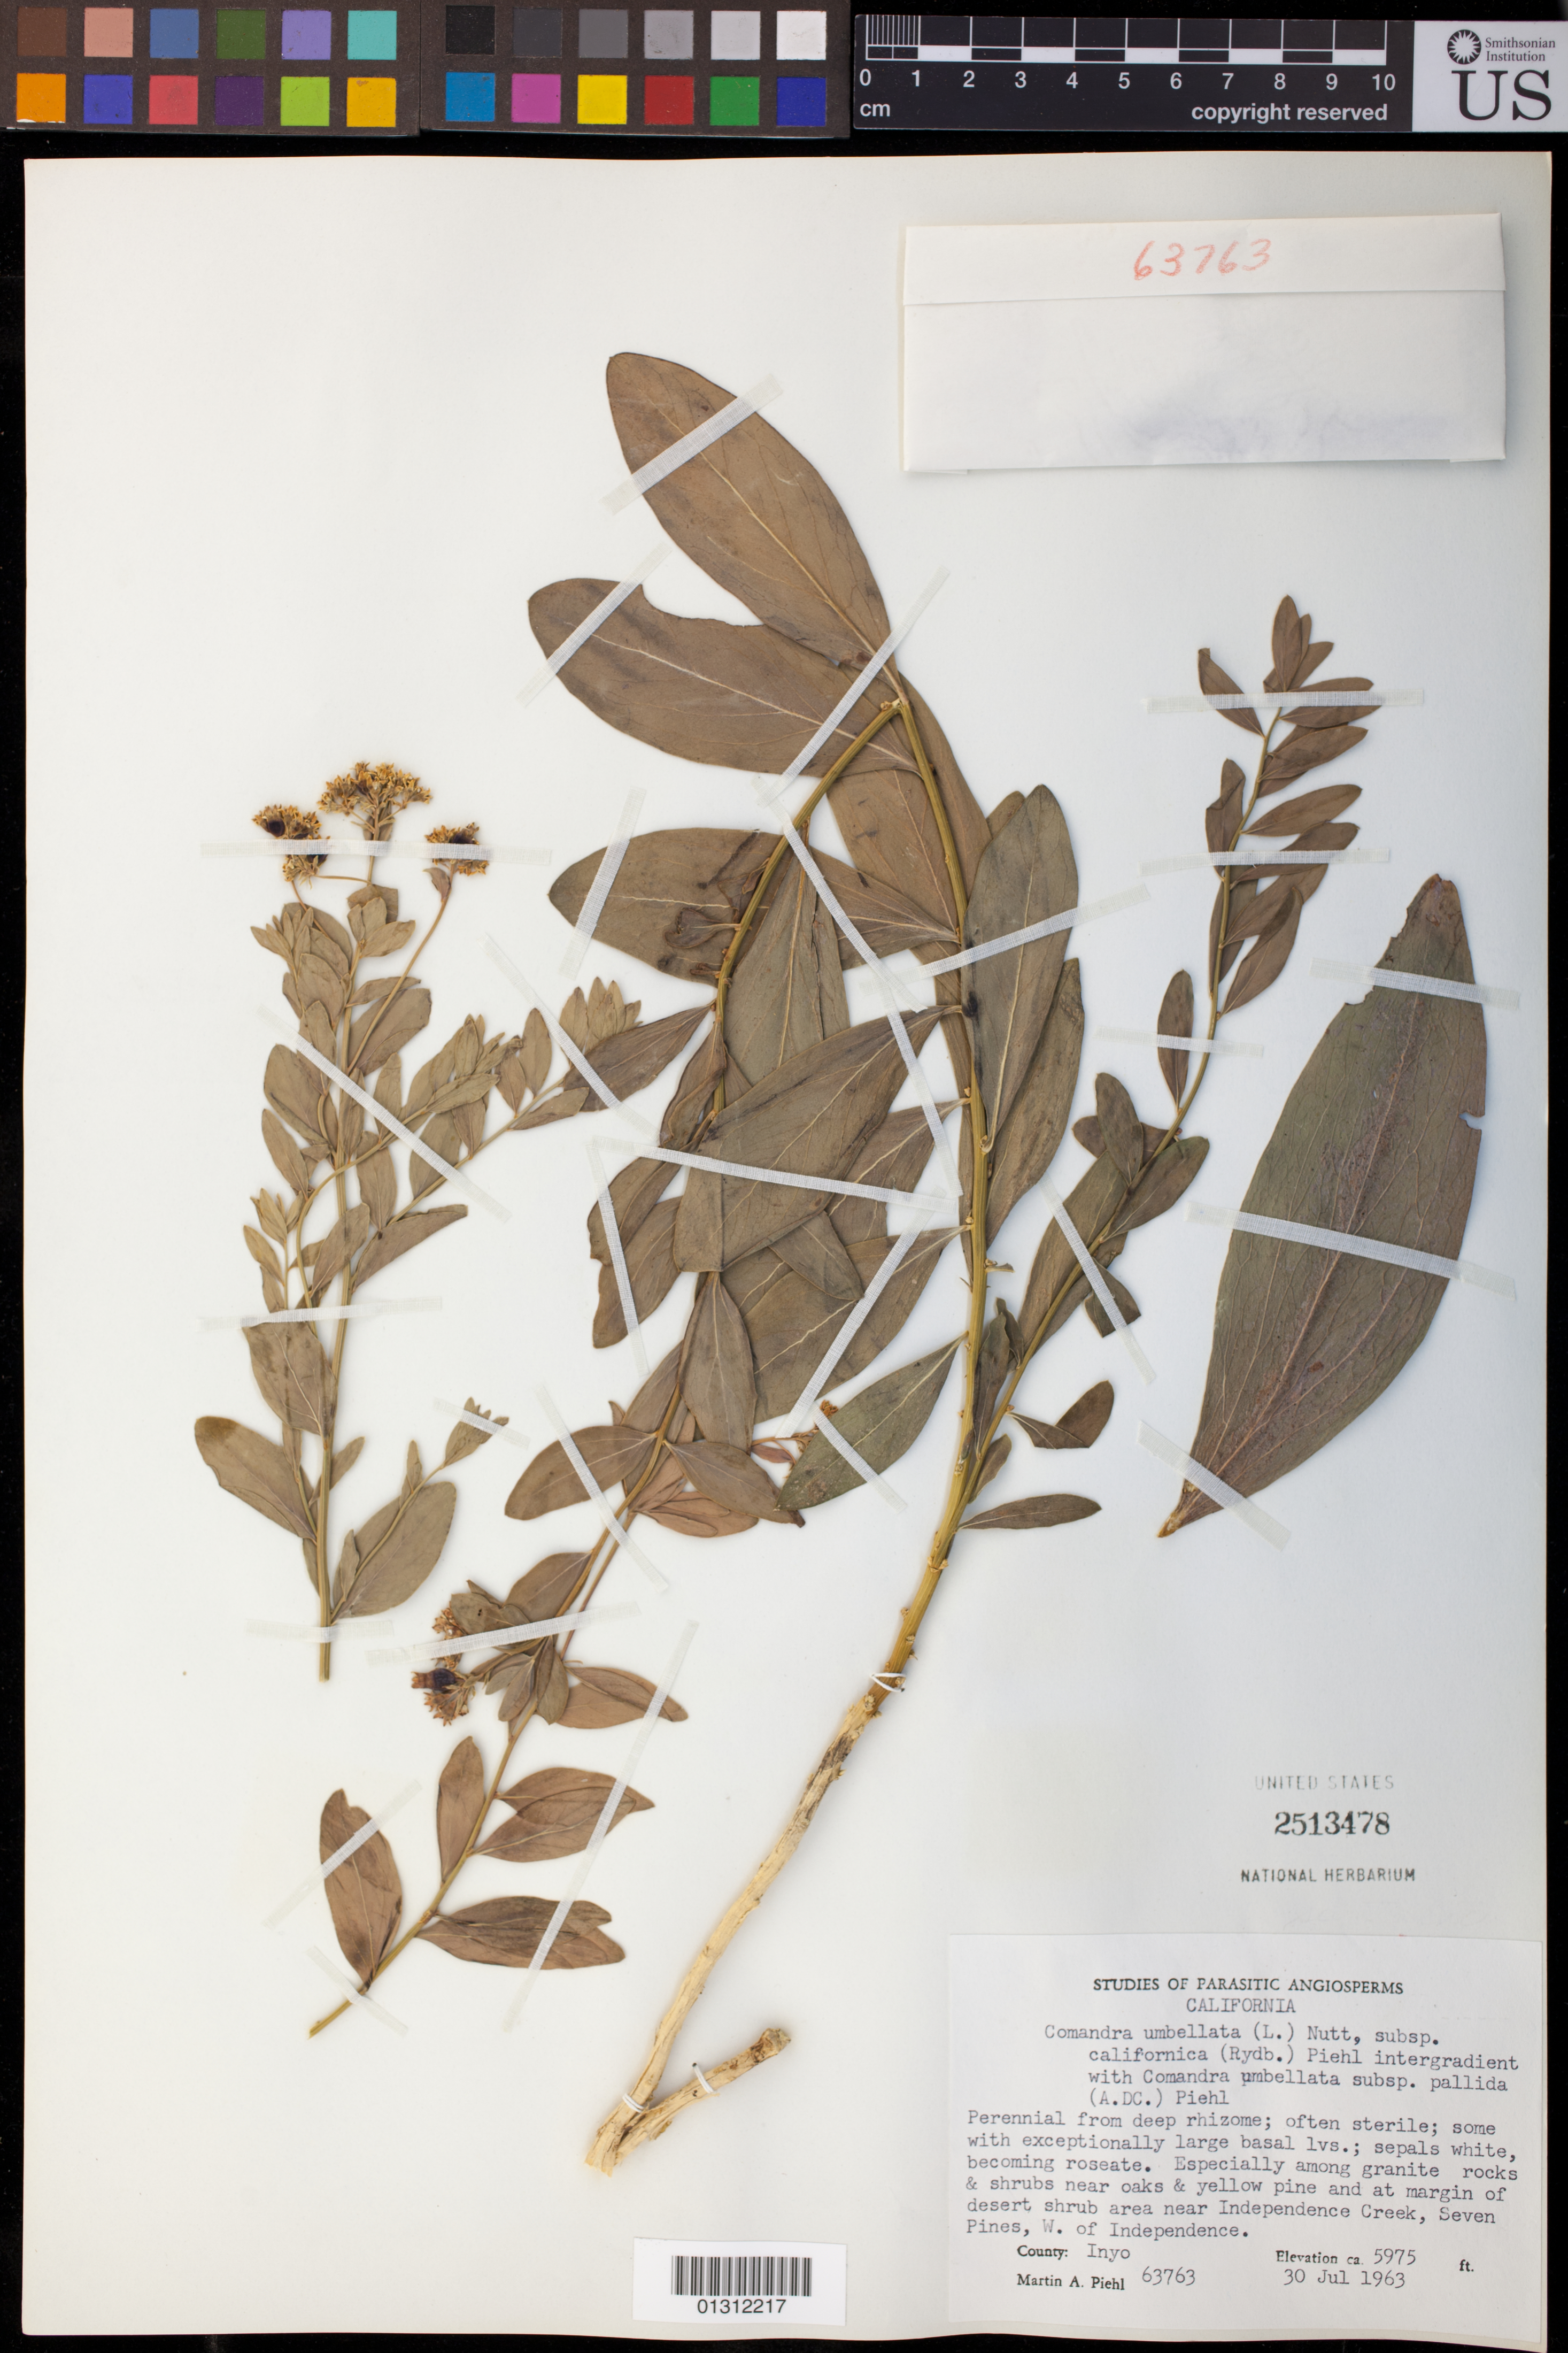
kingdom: Plantae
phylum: Tracheophyta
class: Magnoliopsida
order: Santalales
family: Comandraceae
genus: Comandra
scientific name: Comandra umbellata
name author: (L.) Nutt.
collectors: M. Piehl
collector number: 63763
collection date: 1963-07-30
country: United States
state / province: California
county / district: Inyo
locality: near Independence Creek, Seven Pines, W. of Independence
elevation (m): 1821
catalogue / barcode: US 2513478